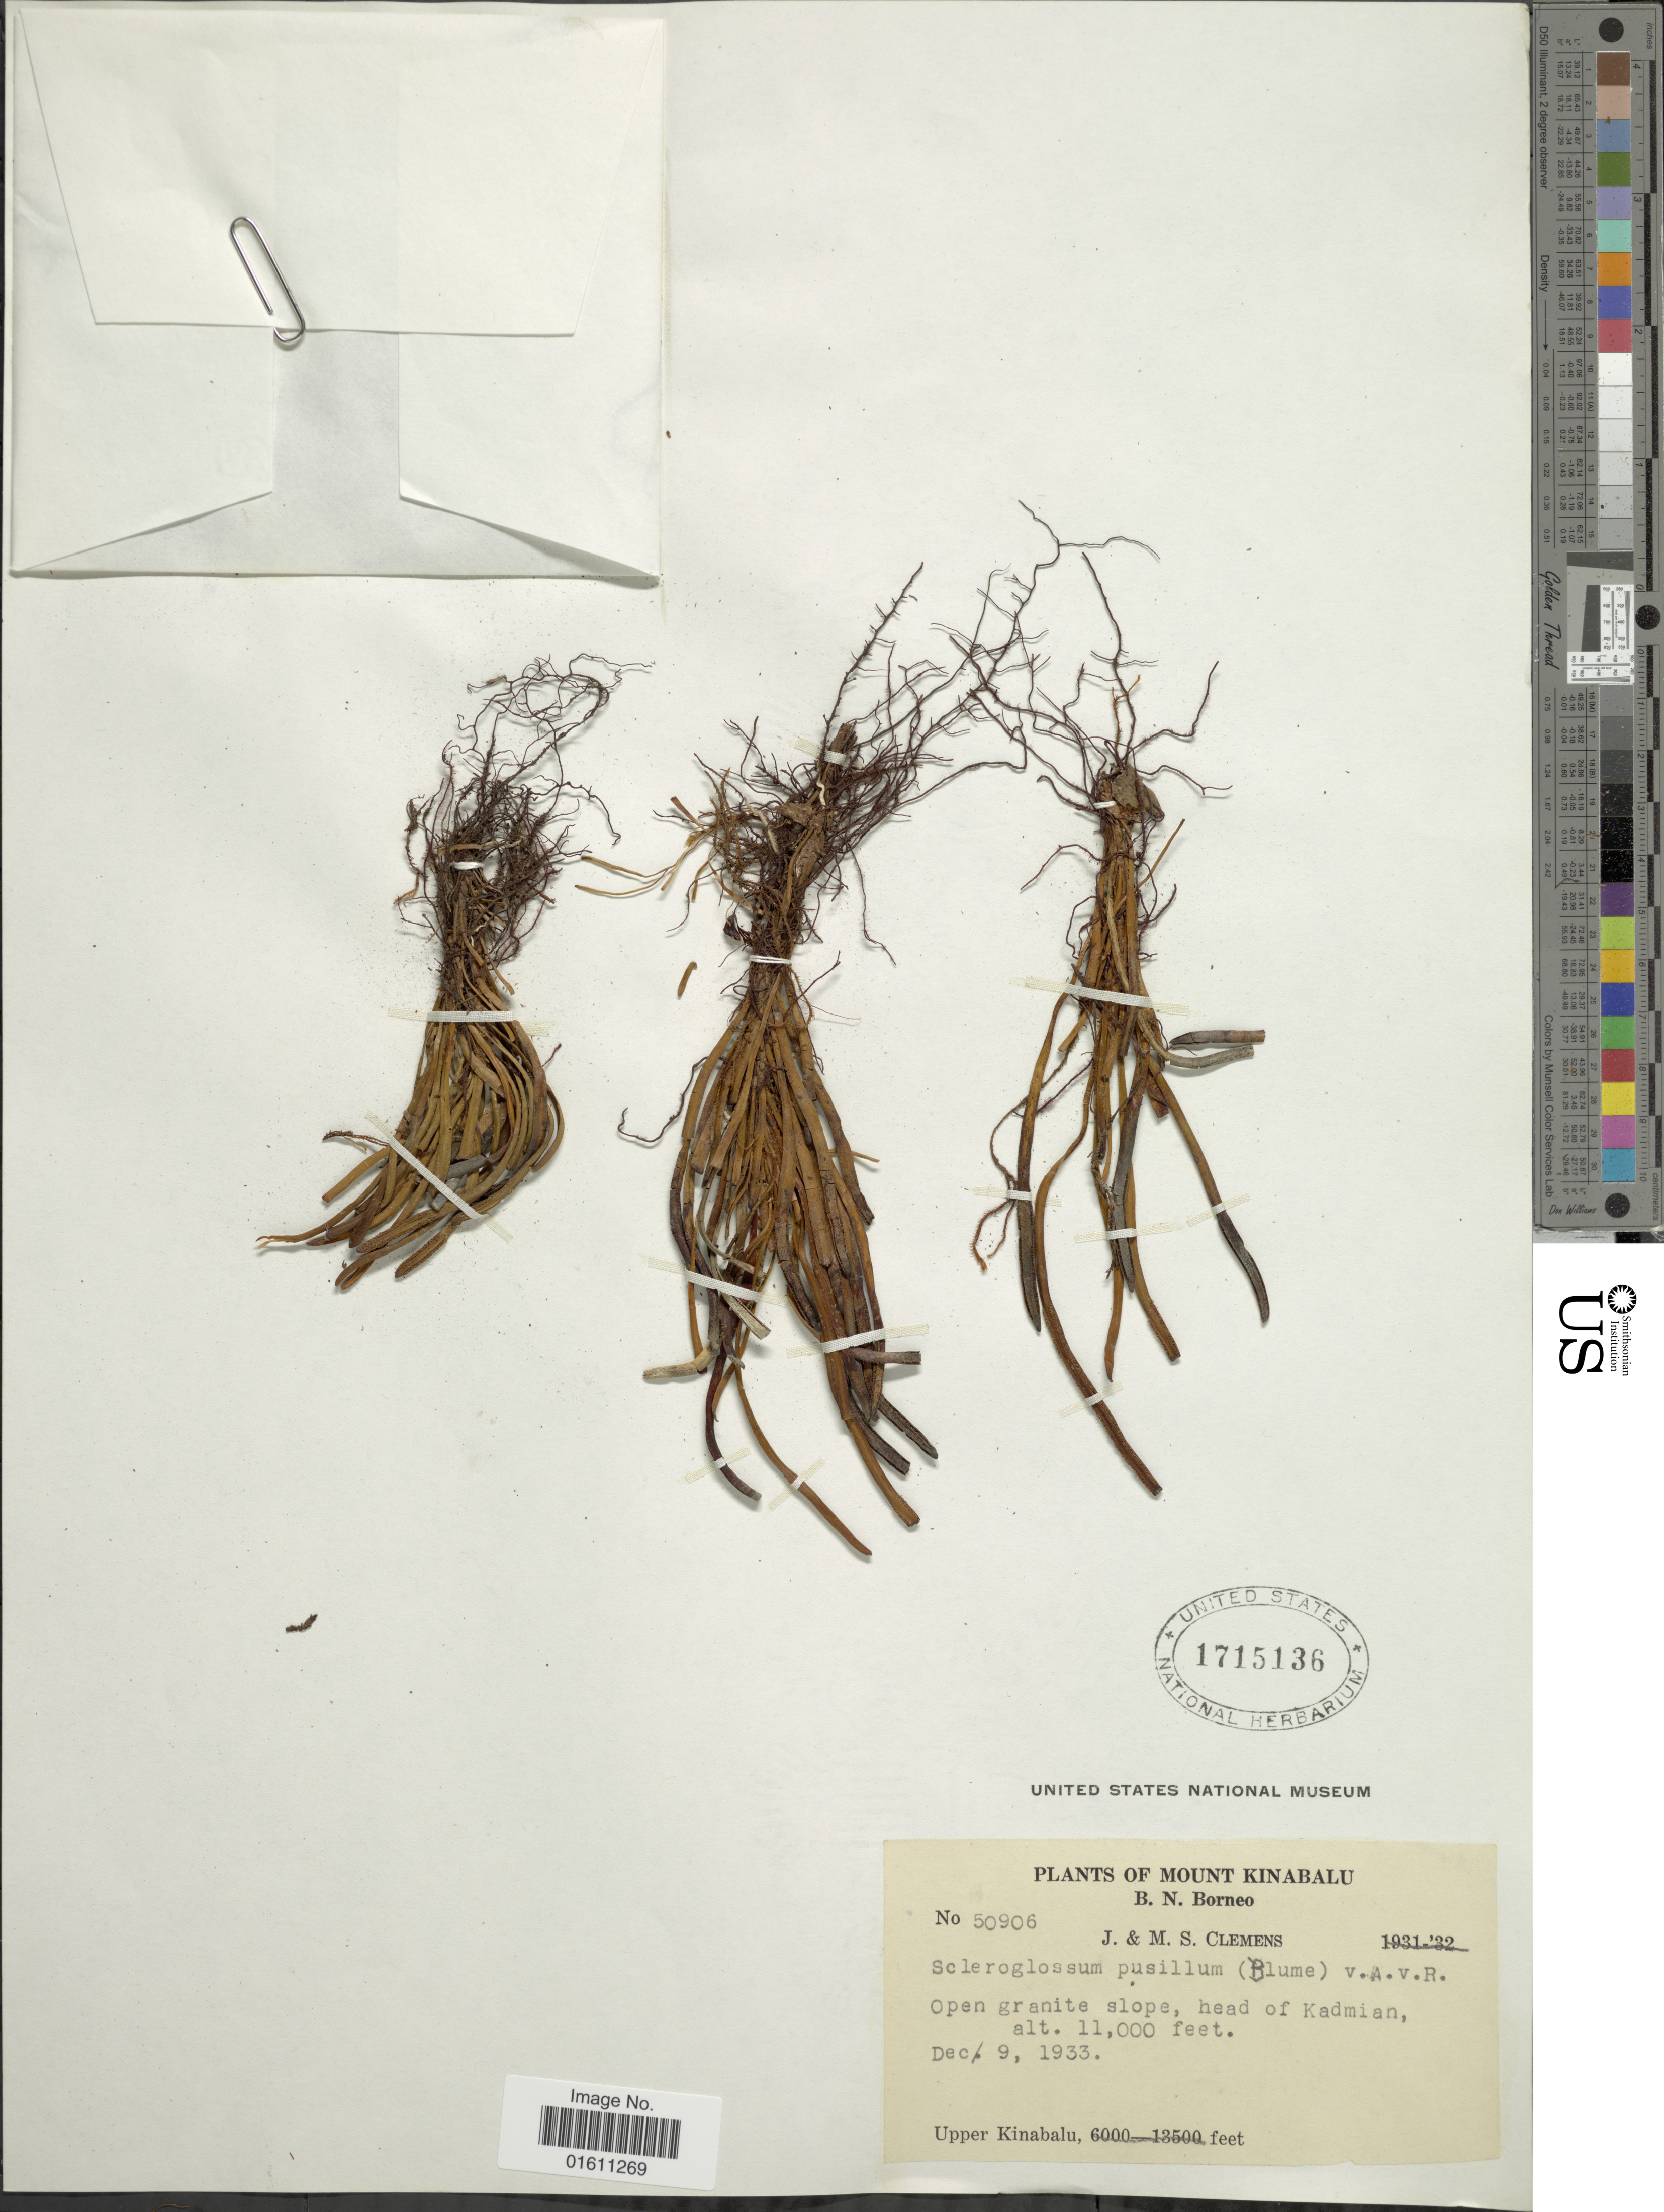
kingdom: Plantae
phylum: Tracheophyta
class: Polypodiopsida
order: Polypodiales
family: Polypodiaceae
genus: Scleroglossum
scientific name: Scleroglossum pusillum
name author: (Blume) Alderw.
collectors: J. Clemens & M. S. Clemens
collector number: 50906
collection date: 1933-12-09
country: Malaysia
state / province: Sabah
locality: Mount Kinabalu, B.N. Borneo, Open granite slope, head of Kadmian.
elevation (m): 3353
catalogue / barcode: US 1715136